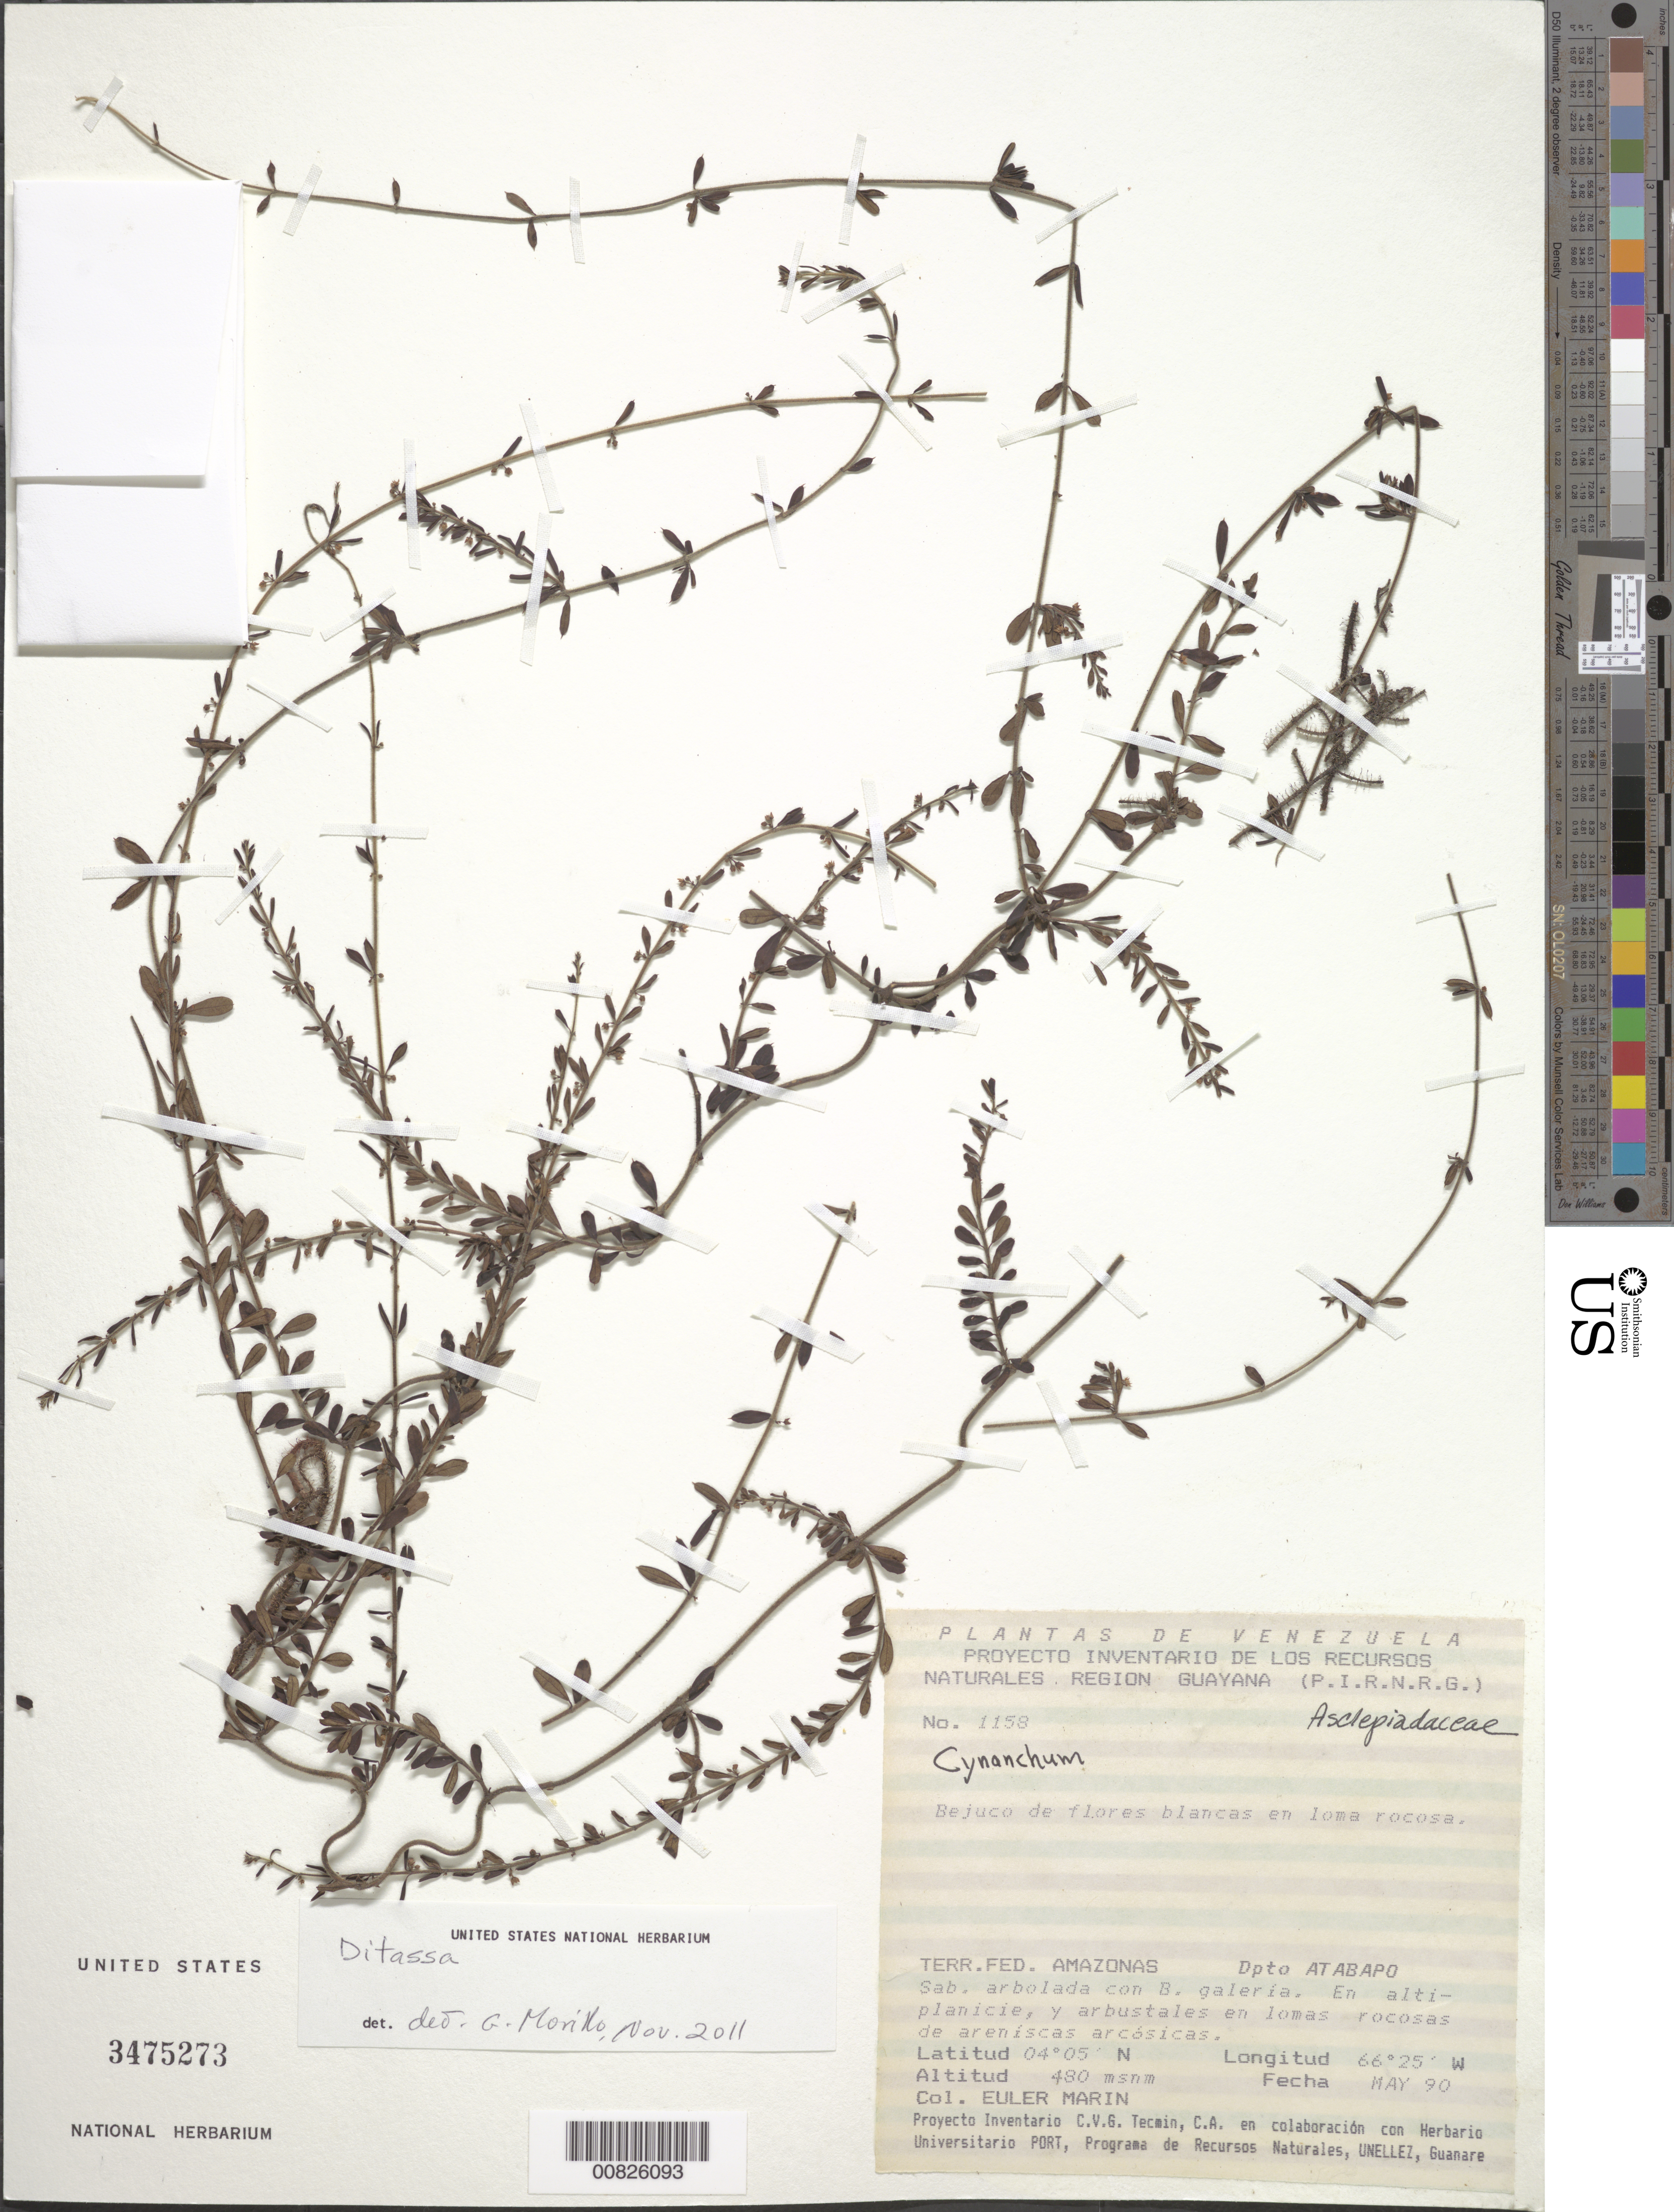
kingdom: Plantae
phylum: Tracheophyta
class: Magnoliopsida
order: Gentianales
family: Apocynaceae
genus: Ditassa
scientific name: Ditassa sp.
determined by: Morillo, G. N.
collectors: E. Marin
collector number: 1158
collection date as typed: May-90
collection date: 1990-05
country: Venezuela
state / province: Amazonas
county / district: Atabapo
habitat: Sabana arbolada con B. galeria; altiplanicie y arbustales en lomas rocosas de areniscas arcosicas; en loma rocosa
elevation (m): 480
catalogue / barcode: US 3475273